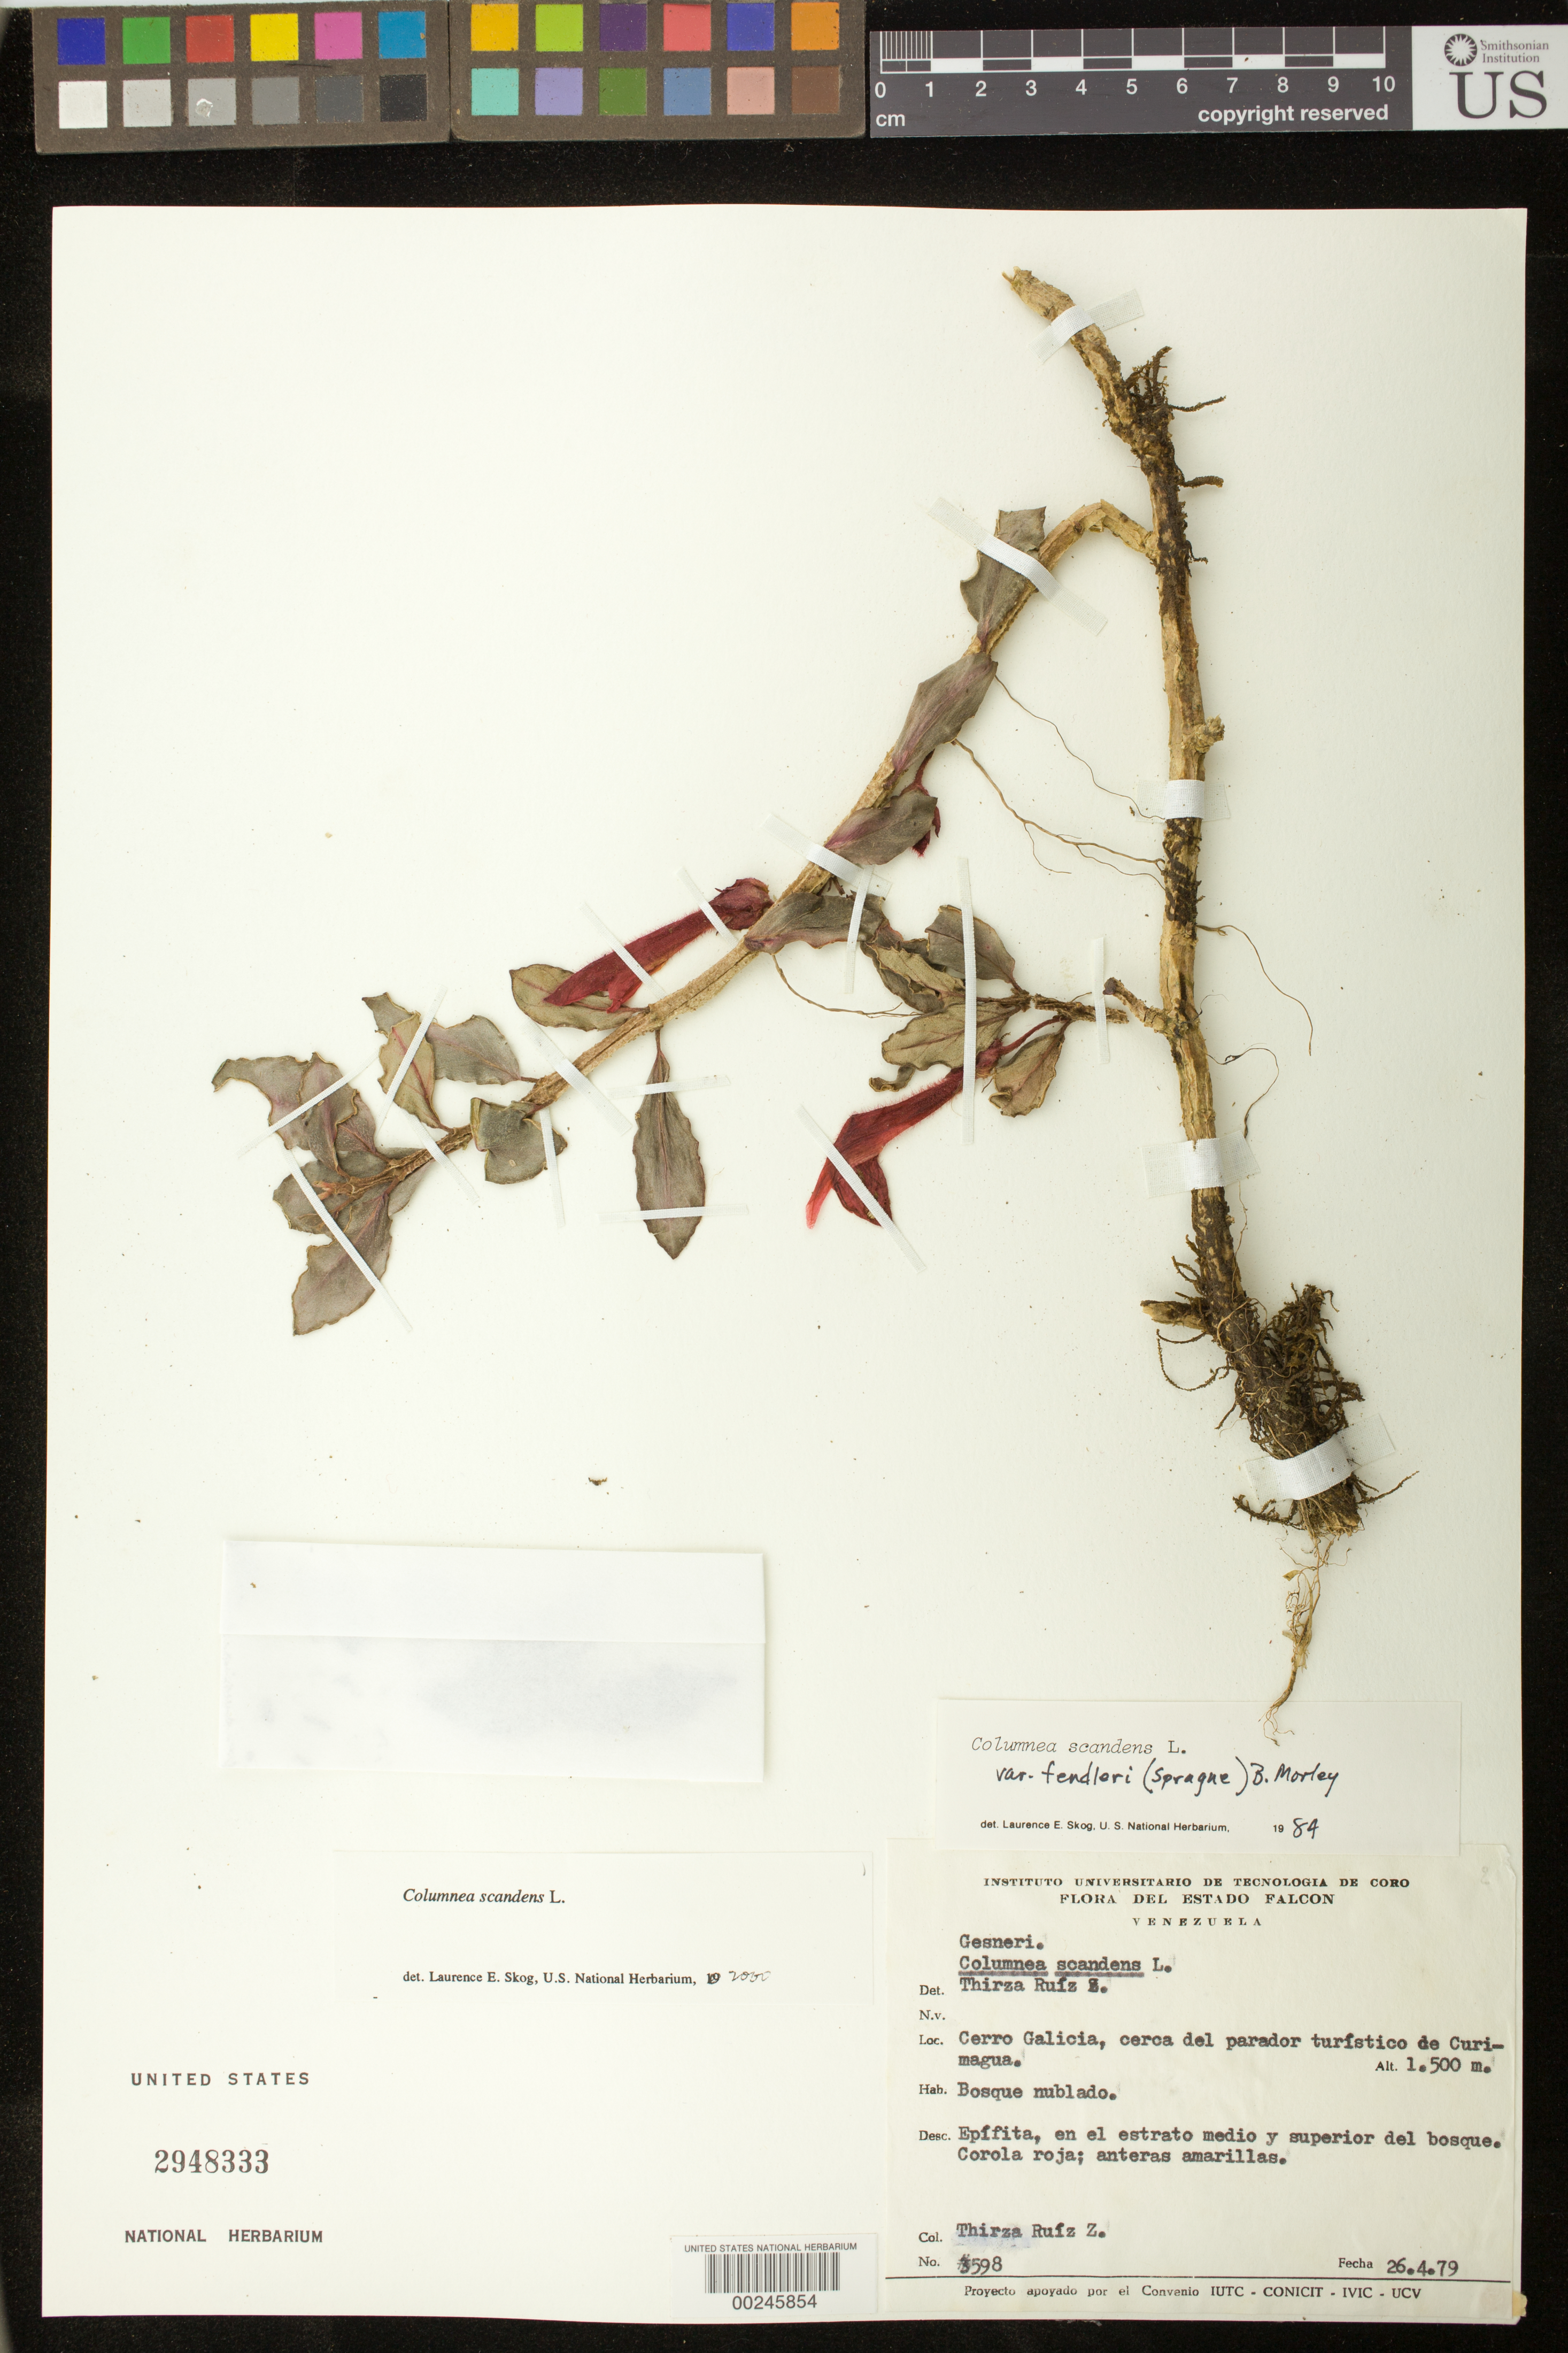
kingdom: Plantae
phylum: Tracheophyta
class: Magnoliopsida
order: Lamiales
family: Gesneriaceae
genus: Columnea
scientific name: Columnea scandens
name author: L.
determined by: Skog, Laurence E.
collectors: T. Ruíz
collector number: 3598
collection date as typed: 26 Apr 1979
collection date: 1979-04-26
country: Venezuela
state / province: Falcón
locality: Cerro Galicia, cerca del parador turístico de Curimagua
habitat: Bosque nublado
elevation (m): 1500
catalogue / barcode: US 2948333